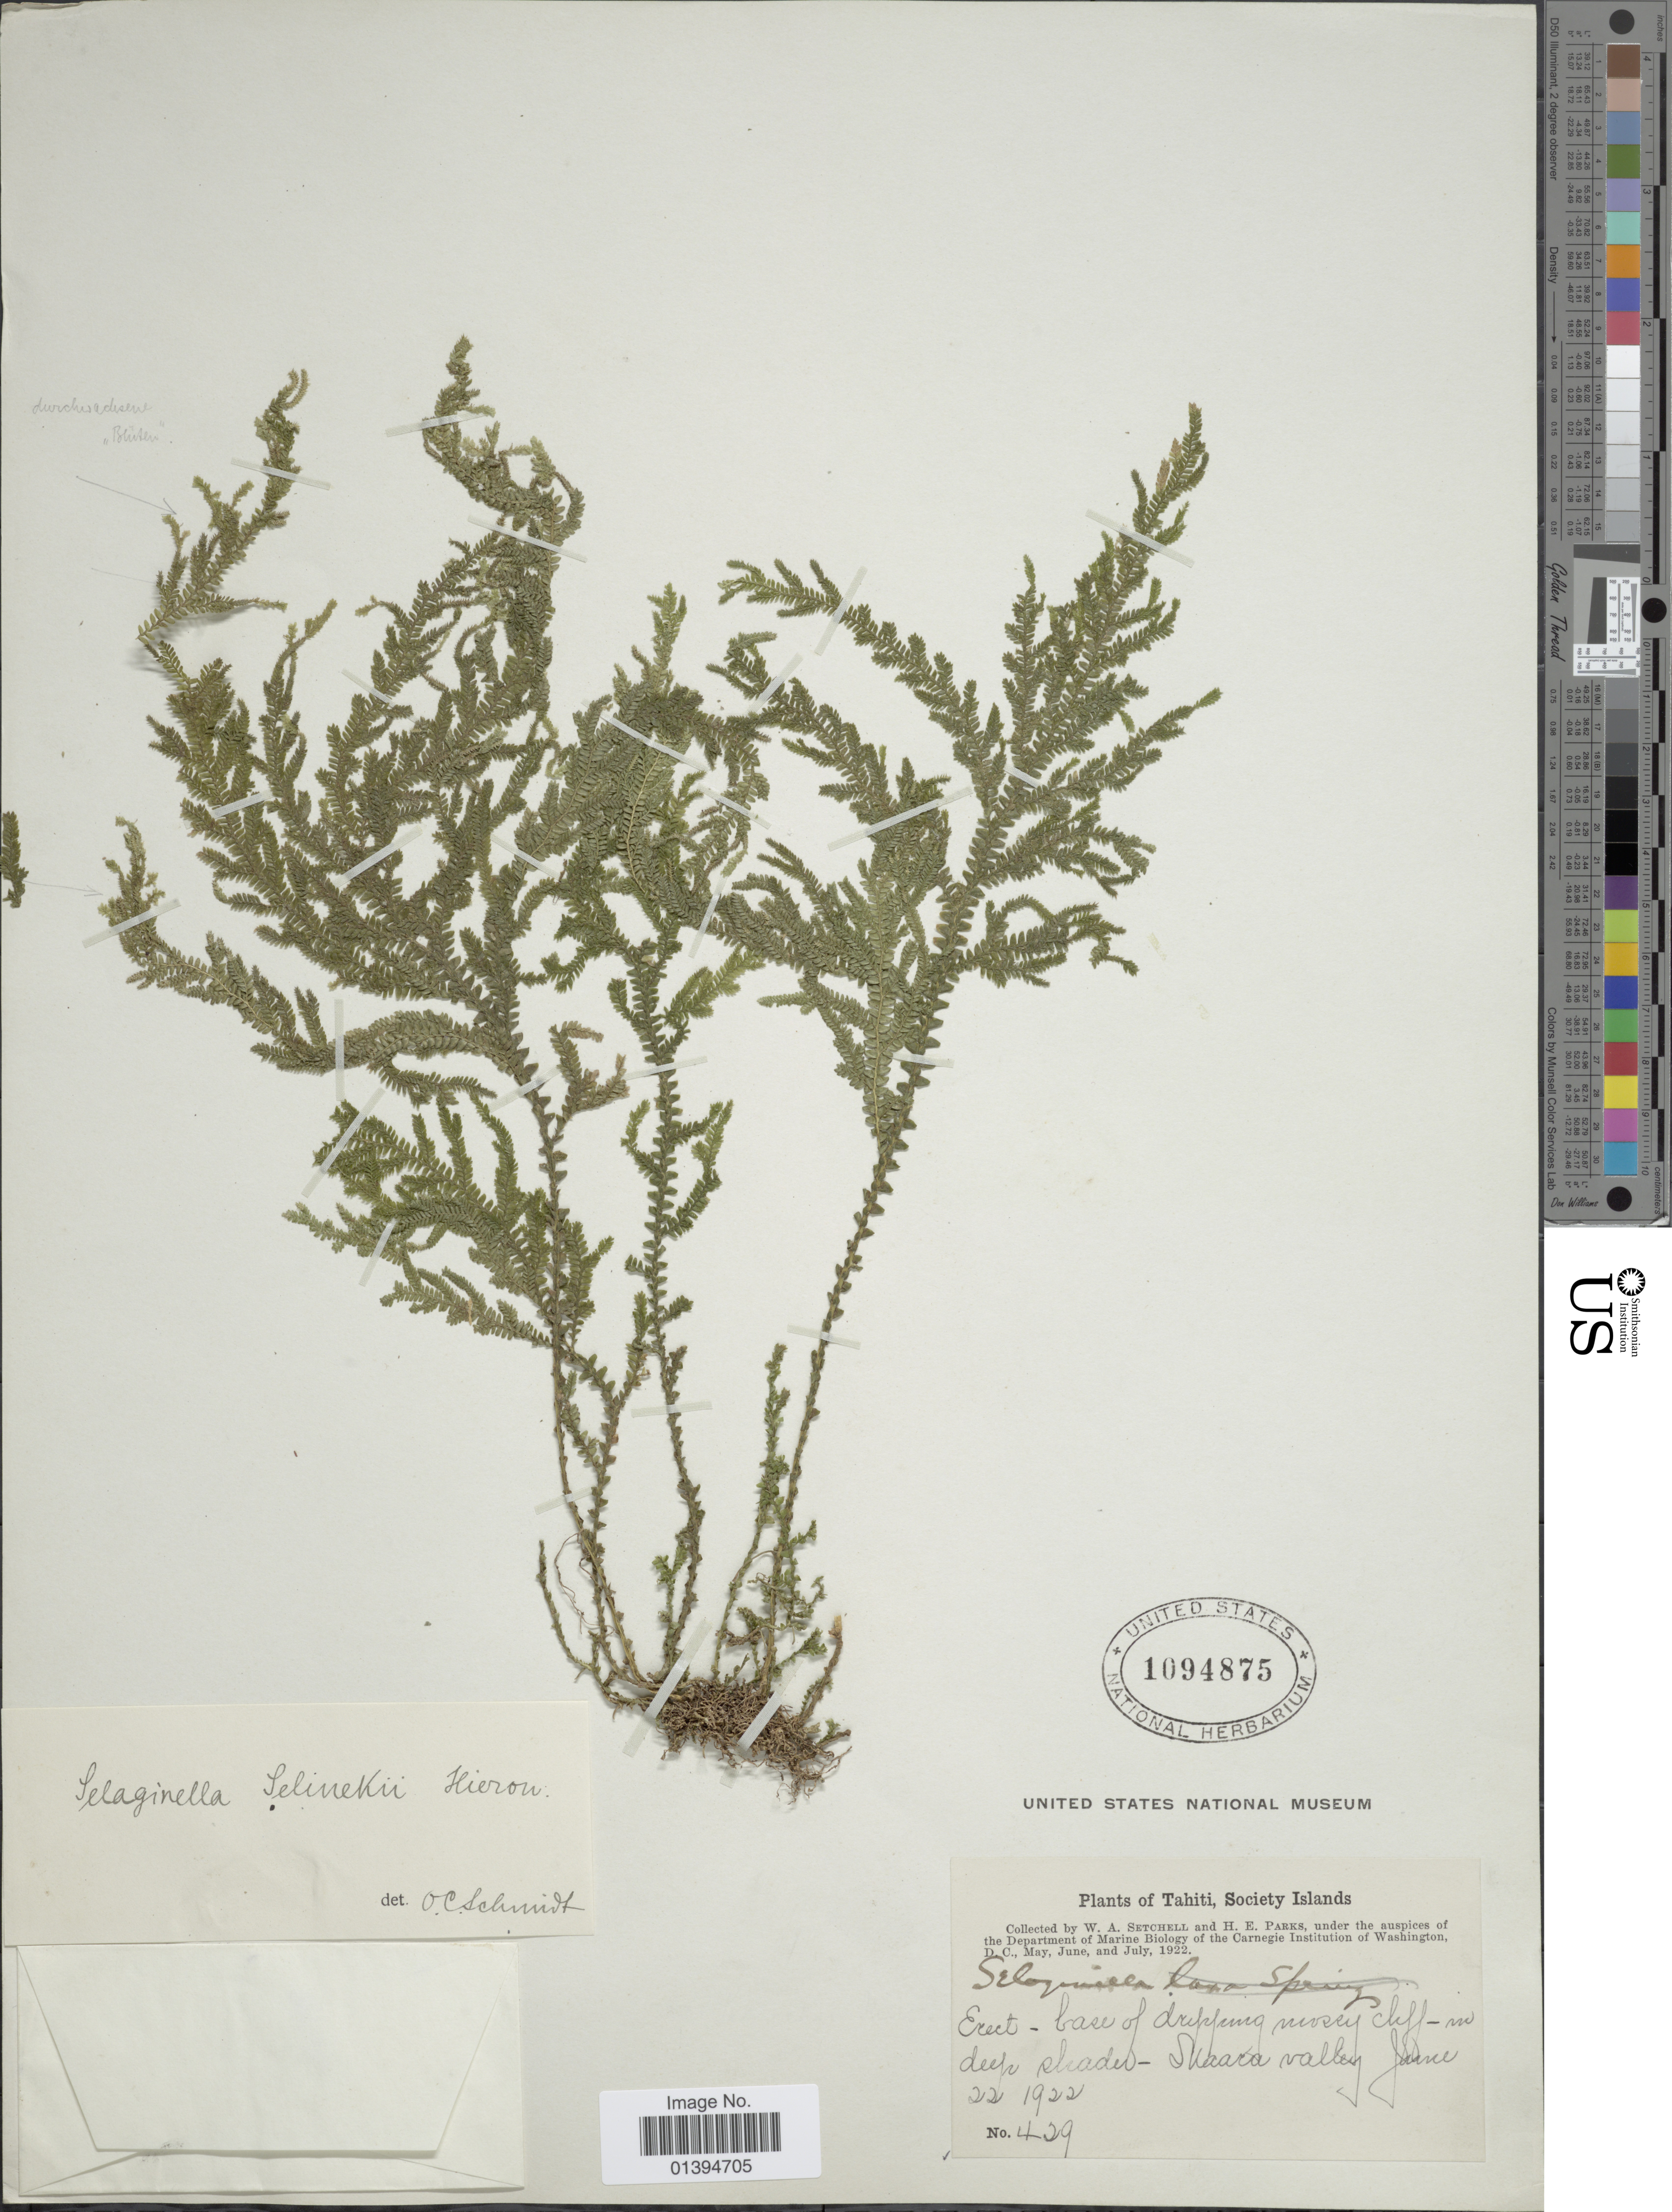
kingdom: Plantae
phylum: Tracheophyta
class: Lycopodiopsida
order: Selaginellales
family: Selaginellaceae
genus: Selaginella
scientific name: Selaginella societatis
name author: J.W. Moore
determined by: Florence, J.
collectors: W. Setchell & H. E. Parks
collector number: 459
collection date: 1922-06-22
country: French Polynesia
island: Tahiti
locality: Tahiti, Society Islands, Shaara valley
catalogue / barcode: US 1094875